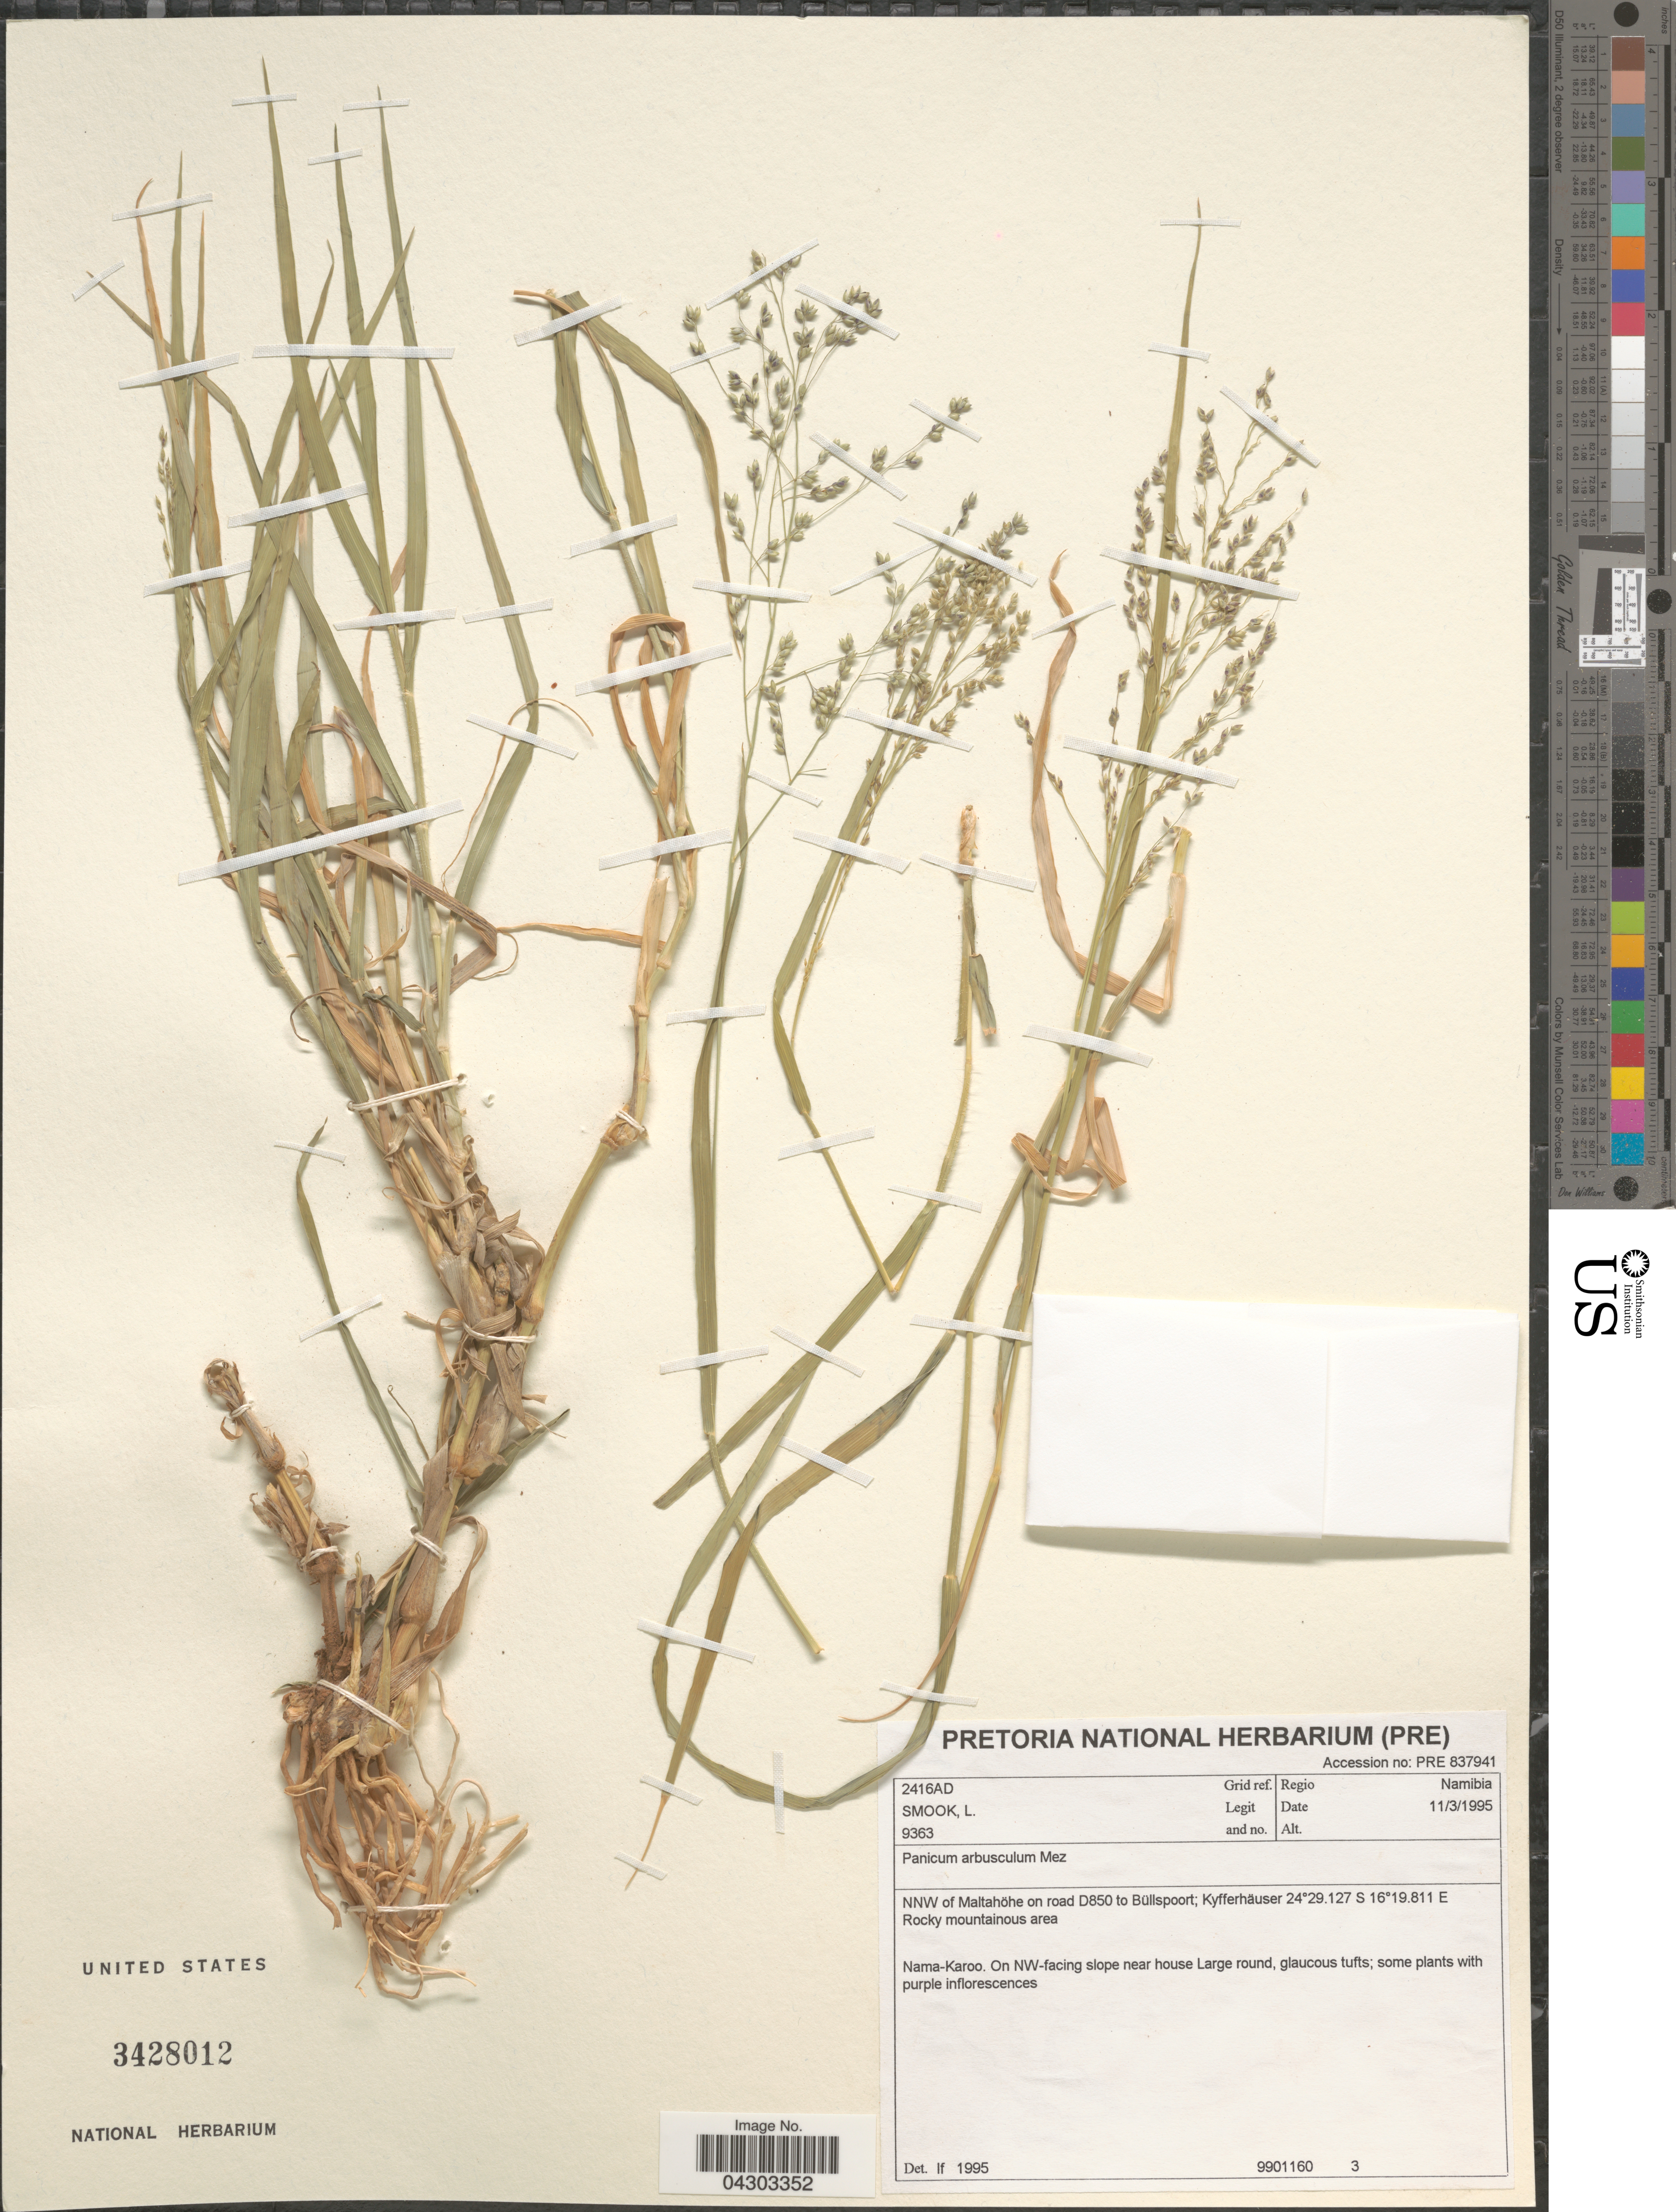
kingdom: Plantae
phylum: Tracheophyta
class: Liliopsida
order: Poales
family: Poaceae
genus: Panicum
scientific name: Panicum arbusculum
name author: Mez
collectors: L. Smook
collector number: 9363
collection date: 1995-03-11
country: Namibia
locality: Grid ref. 2416AD. Regio Namibia. NNW of Maltahöhe on road D850 to Büllspoort; Kyfferhäuser. Rocky mountainous area. Nama-Karoo. On NW-facing slope near house Large round.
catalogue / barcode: US 3428012